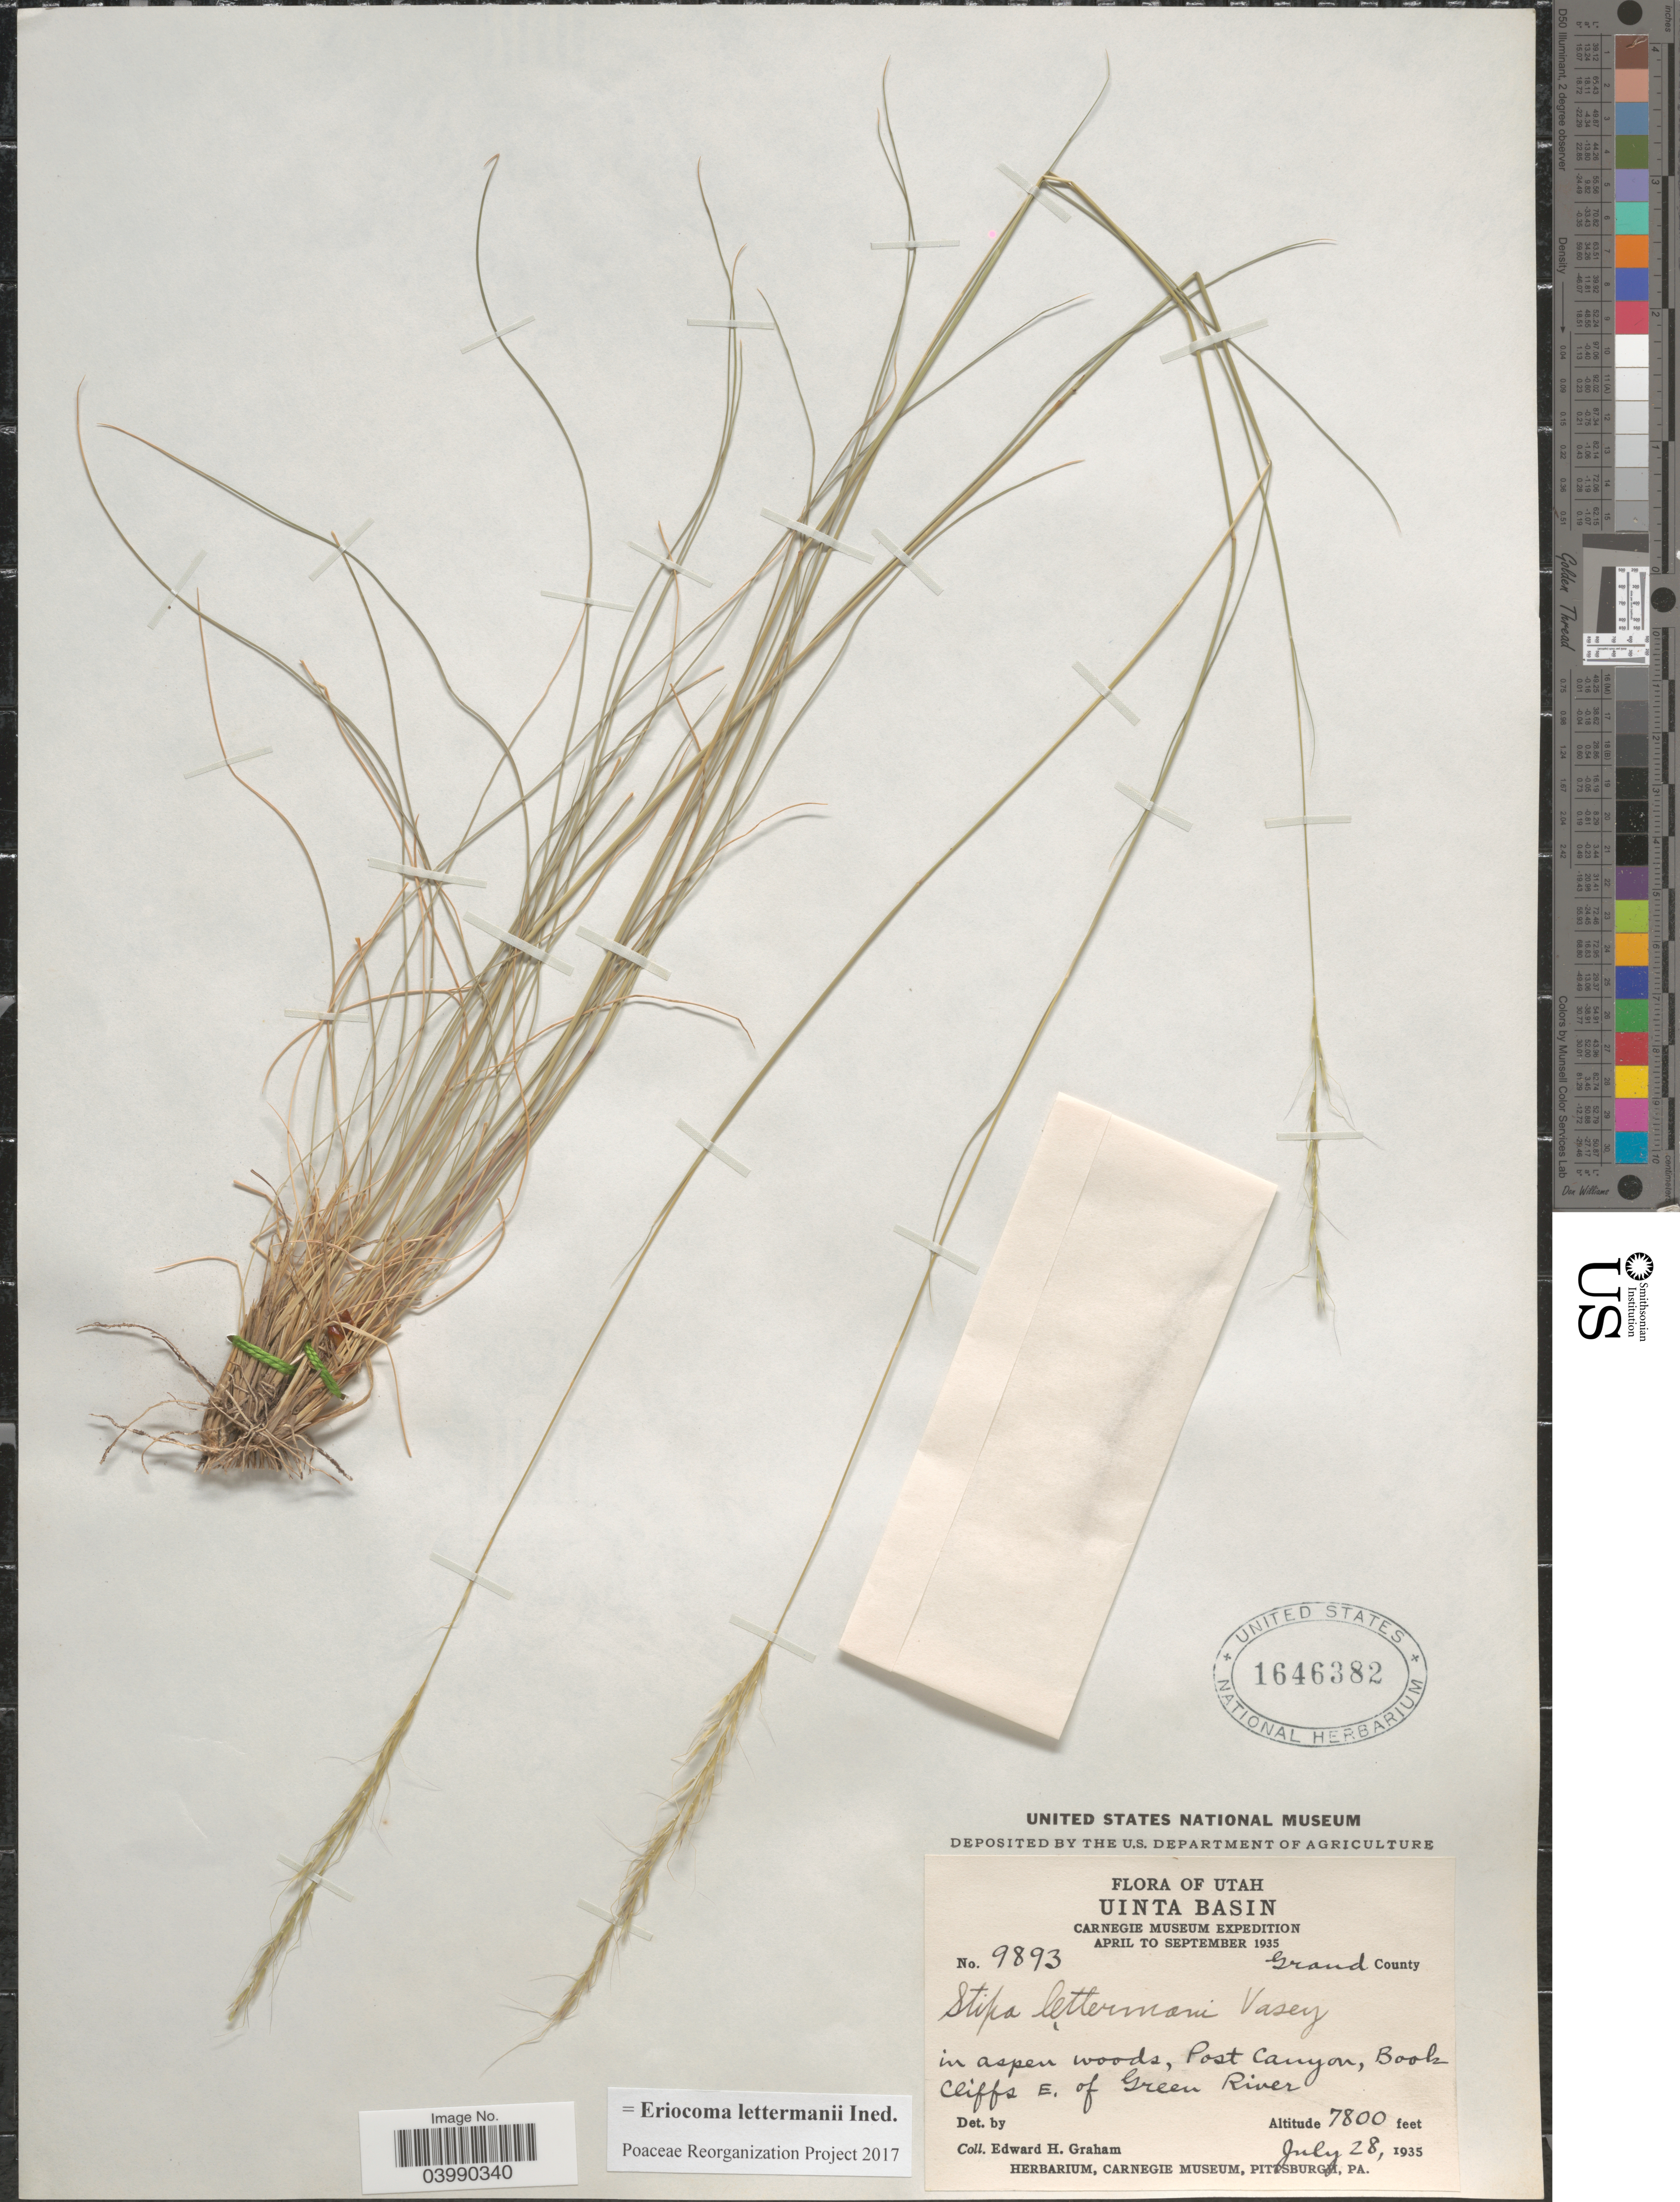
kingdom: Plantae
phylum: Tracheophyta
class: Liliopsida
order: Poales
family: Poaceae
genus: Eriocoma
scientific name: Eriocoma lettermanii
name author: (Vasey) Romasch.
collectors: E. H. Graham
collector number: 9893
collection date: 1935-07-28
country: United States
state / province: Utah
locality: Uinta Basin. Grand County. In aspen woods, Post Canyon, Book Cliffs E. of Green River.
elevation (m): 2377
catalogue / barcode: US 1646382